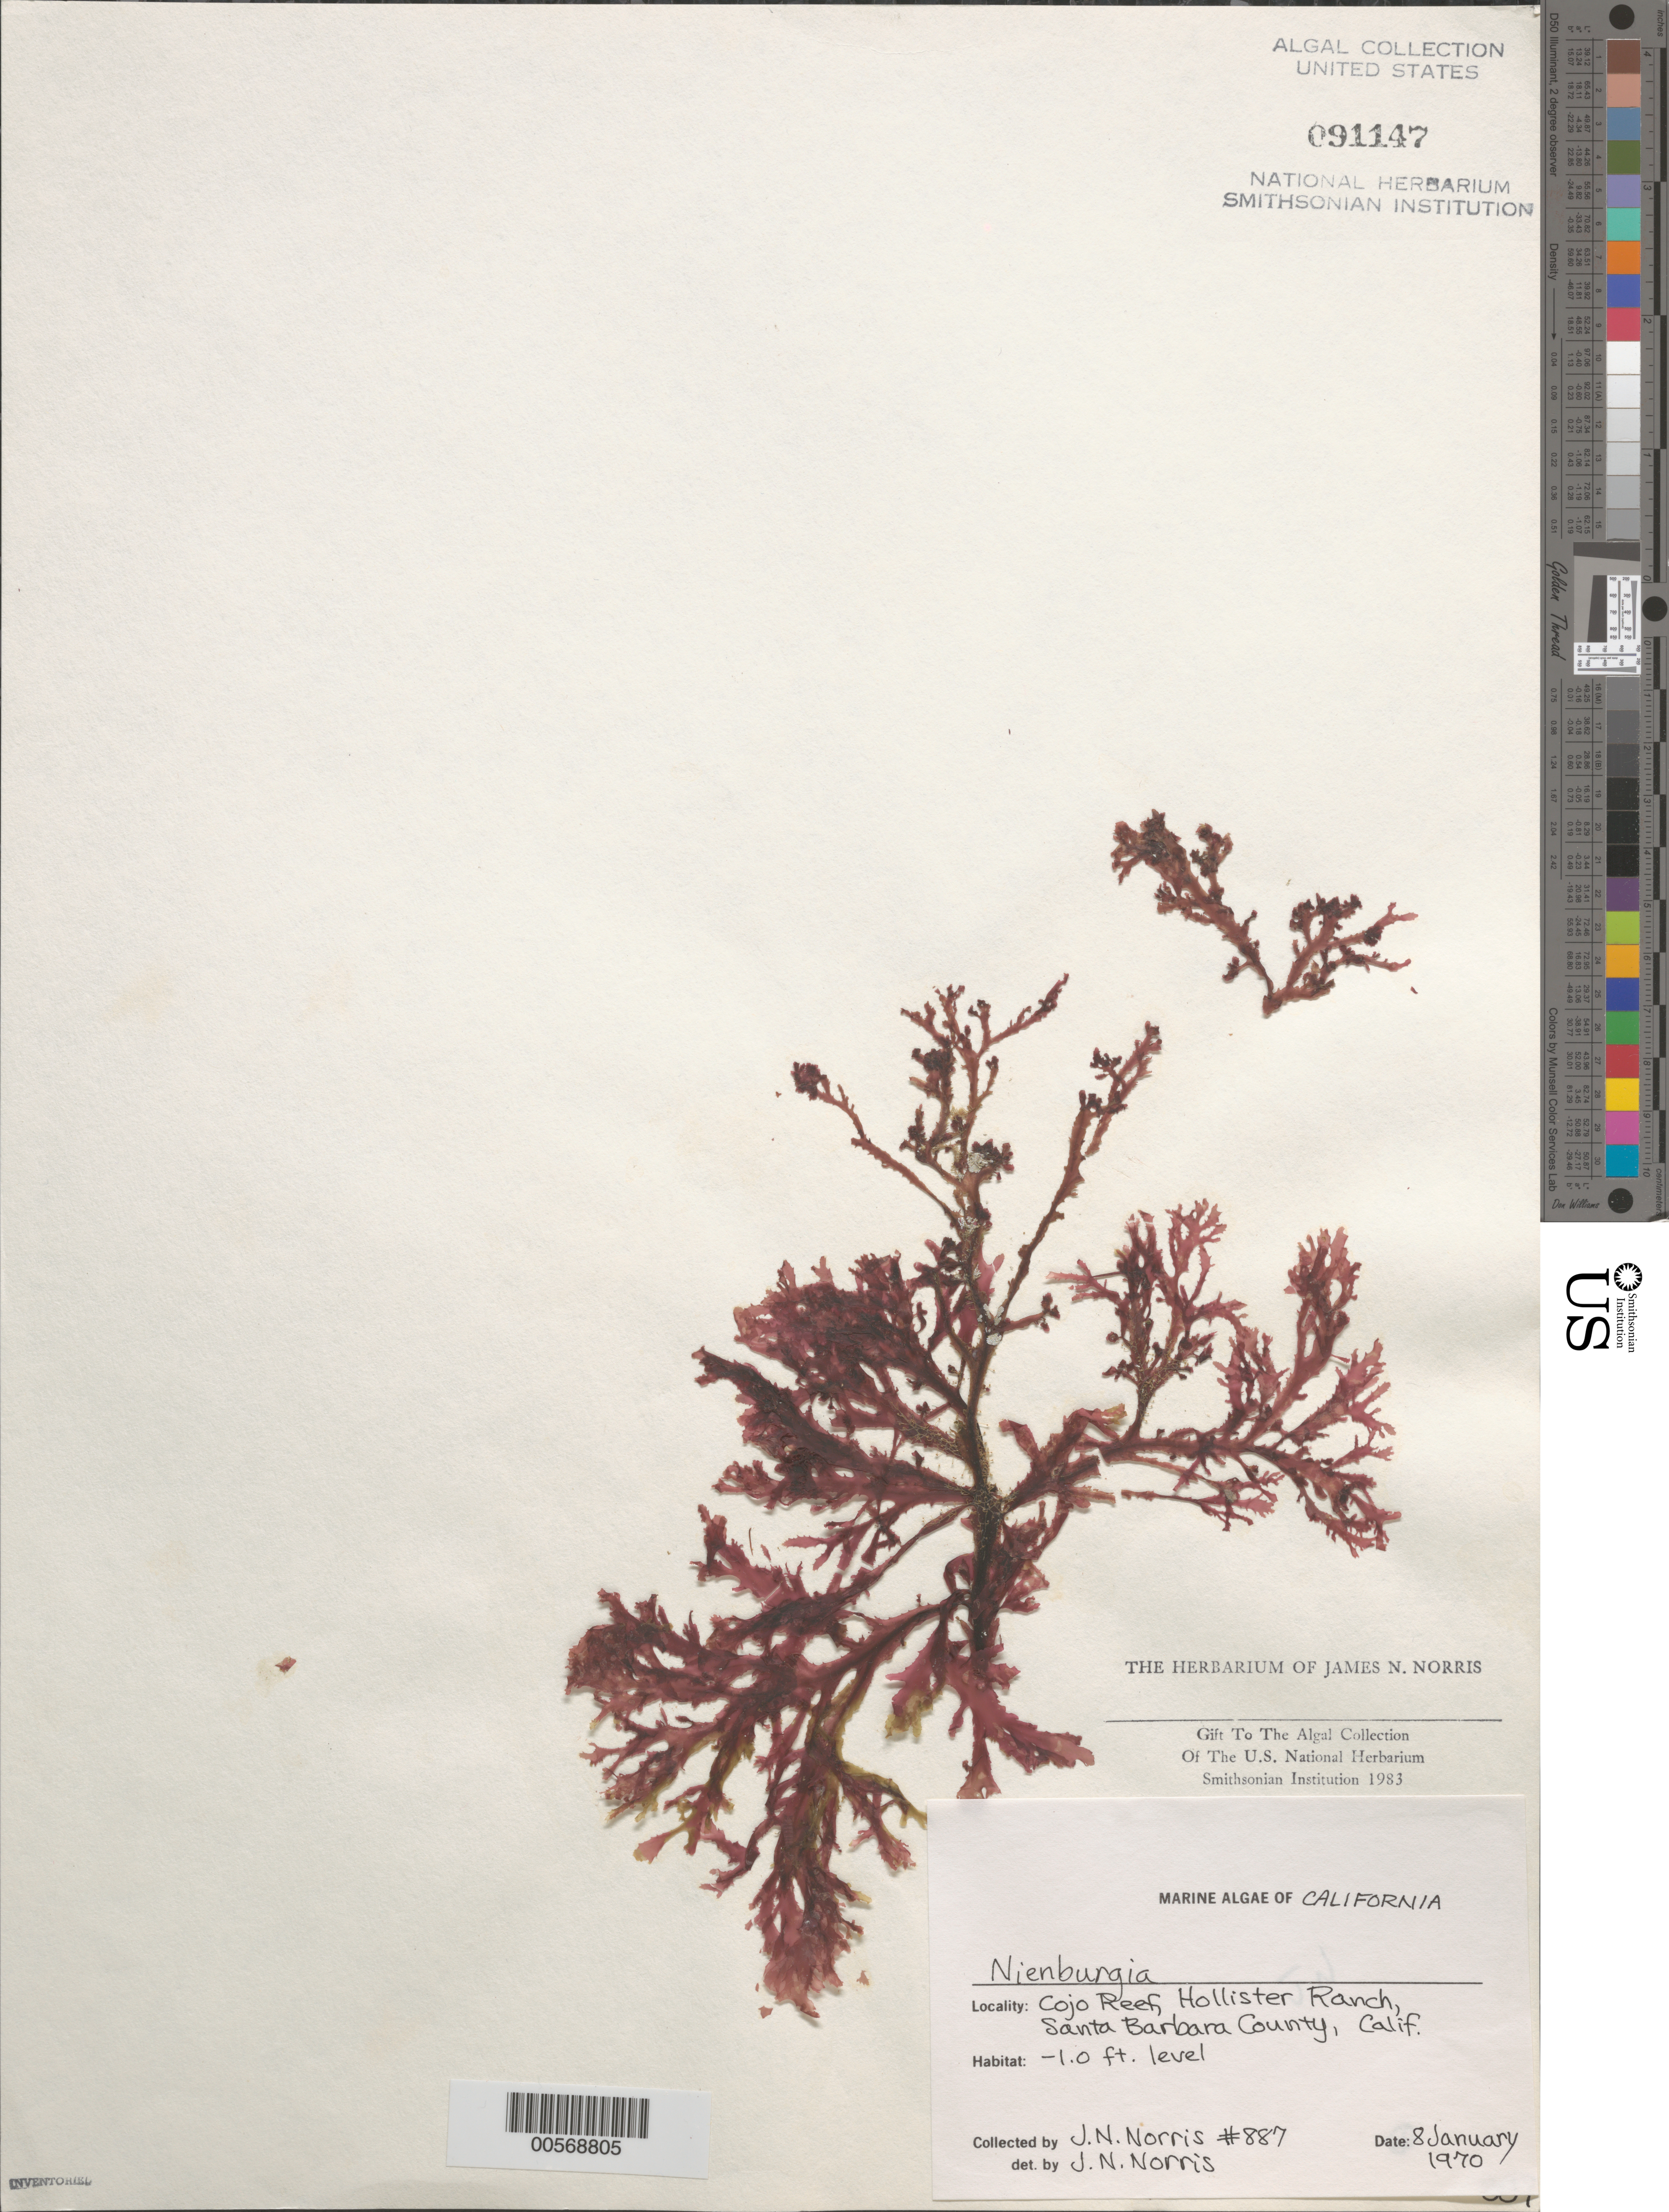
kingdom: Plantae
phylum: Rhodophyta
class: Florideophyceae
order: Ceramiales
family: Delesseriaceae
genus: Nienburgia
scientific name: Nienburgia sp.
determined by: Norris, James N.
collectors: J. N. Norris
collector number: JN-887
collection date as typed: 08 Jan 1970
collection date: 1970-01-08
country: United States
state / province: California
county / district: Santa Barbara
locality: Cojo Reef, Hollister Ranch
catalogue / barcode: US 91147